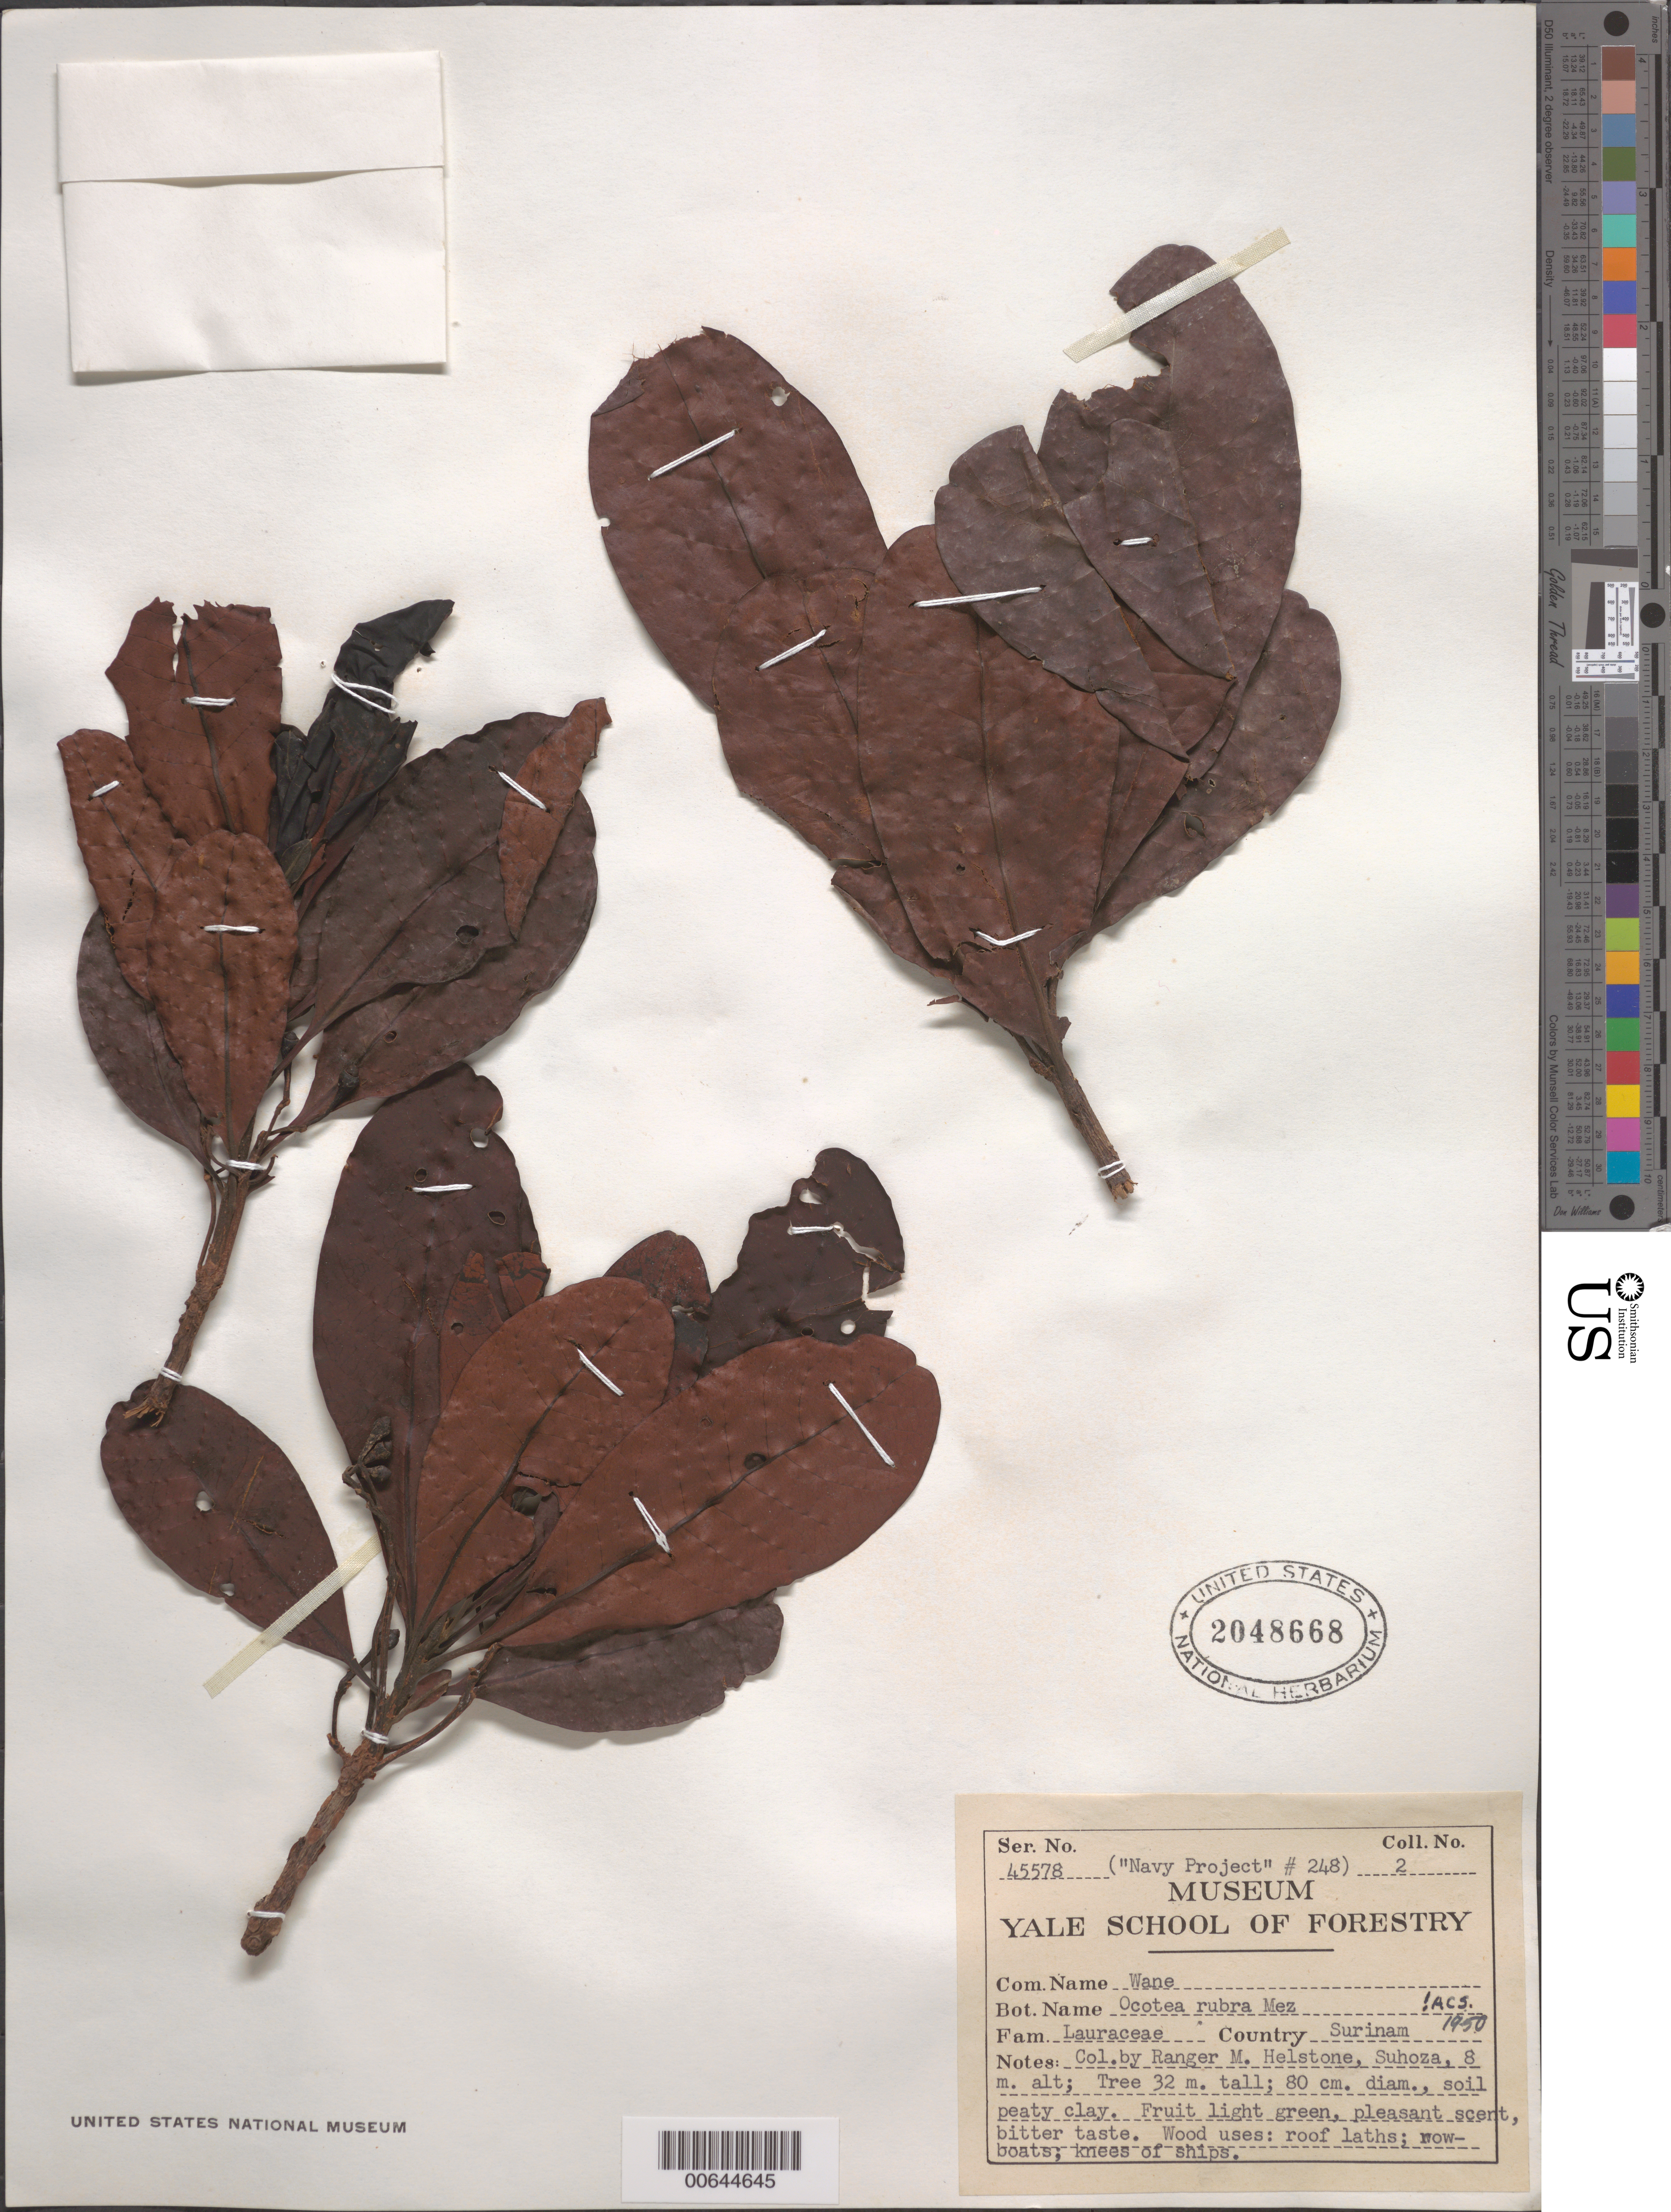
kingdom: Plantae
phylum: Tracheophyta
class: Magnoliopsida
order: Laurales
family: Lauraceae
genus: Ocotea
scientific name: Ocotea rubra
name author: Mez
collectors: E. Helstone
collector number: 2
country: Suriname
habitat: Soil peaty clay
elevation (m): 8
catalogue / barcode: US 2048668